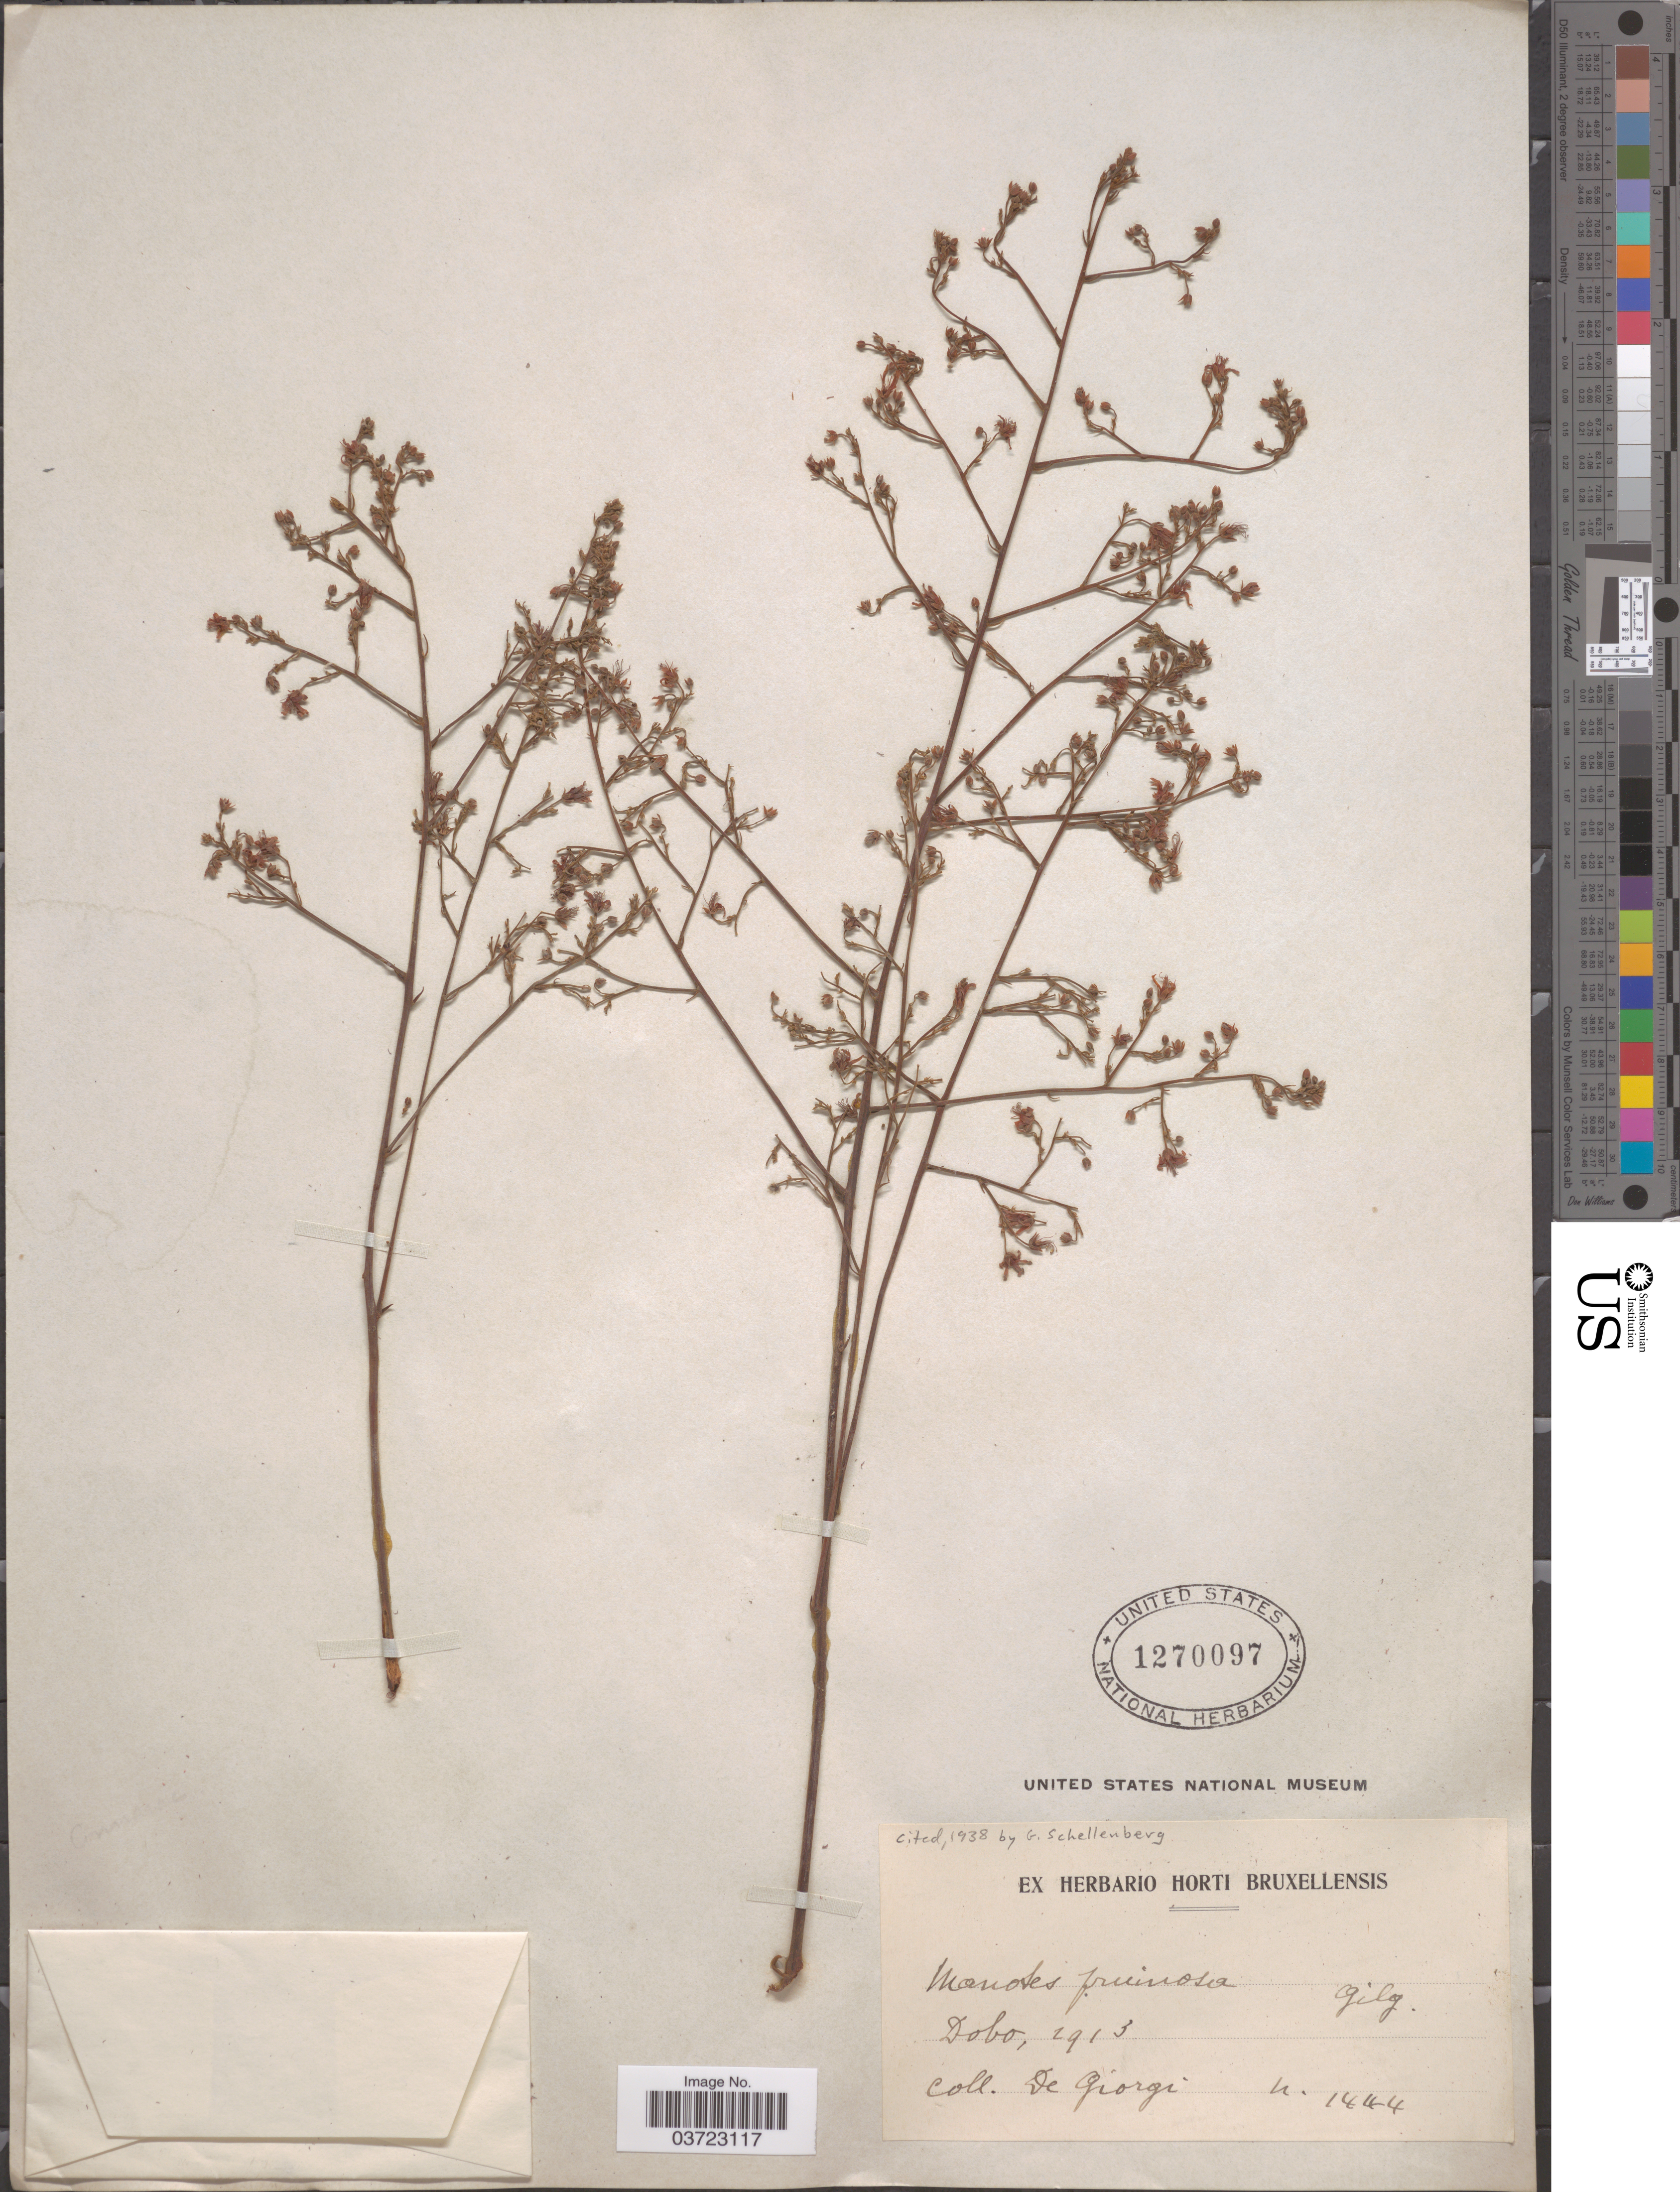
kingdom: Plantae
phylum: Tracheophyta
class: Magnoliopsida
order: Oxalidales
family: Connaraceae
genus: Manotes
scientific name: Manotes expansa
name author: Sol. ex Planch.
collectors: D. Giorgi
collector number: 1444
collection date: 1913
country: Congo, Democratic Republic of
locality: Dobo.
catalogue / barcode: US 1270097